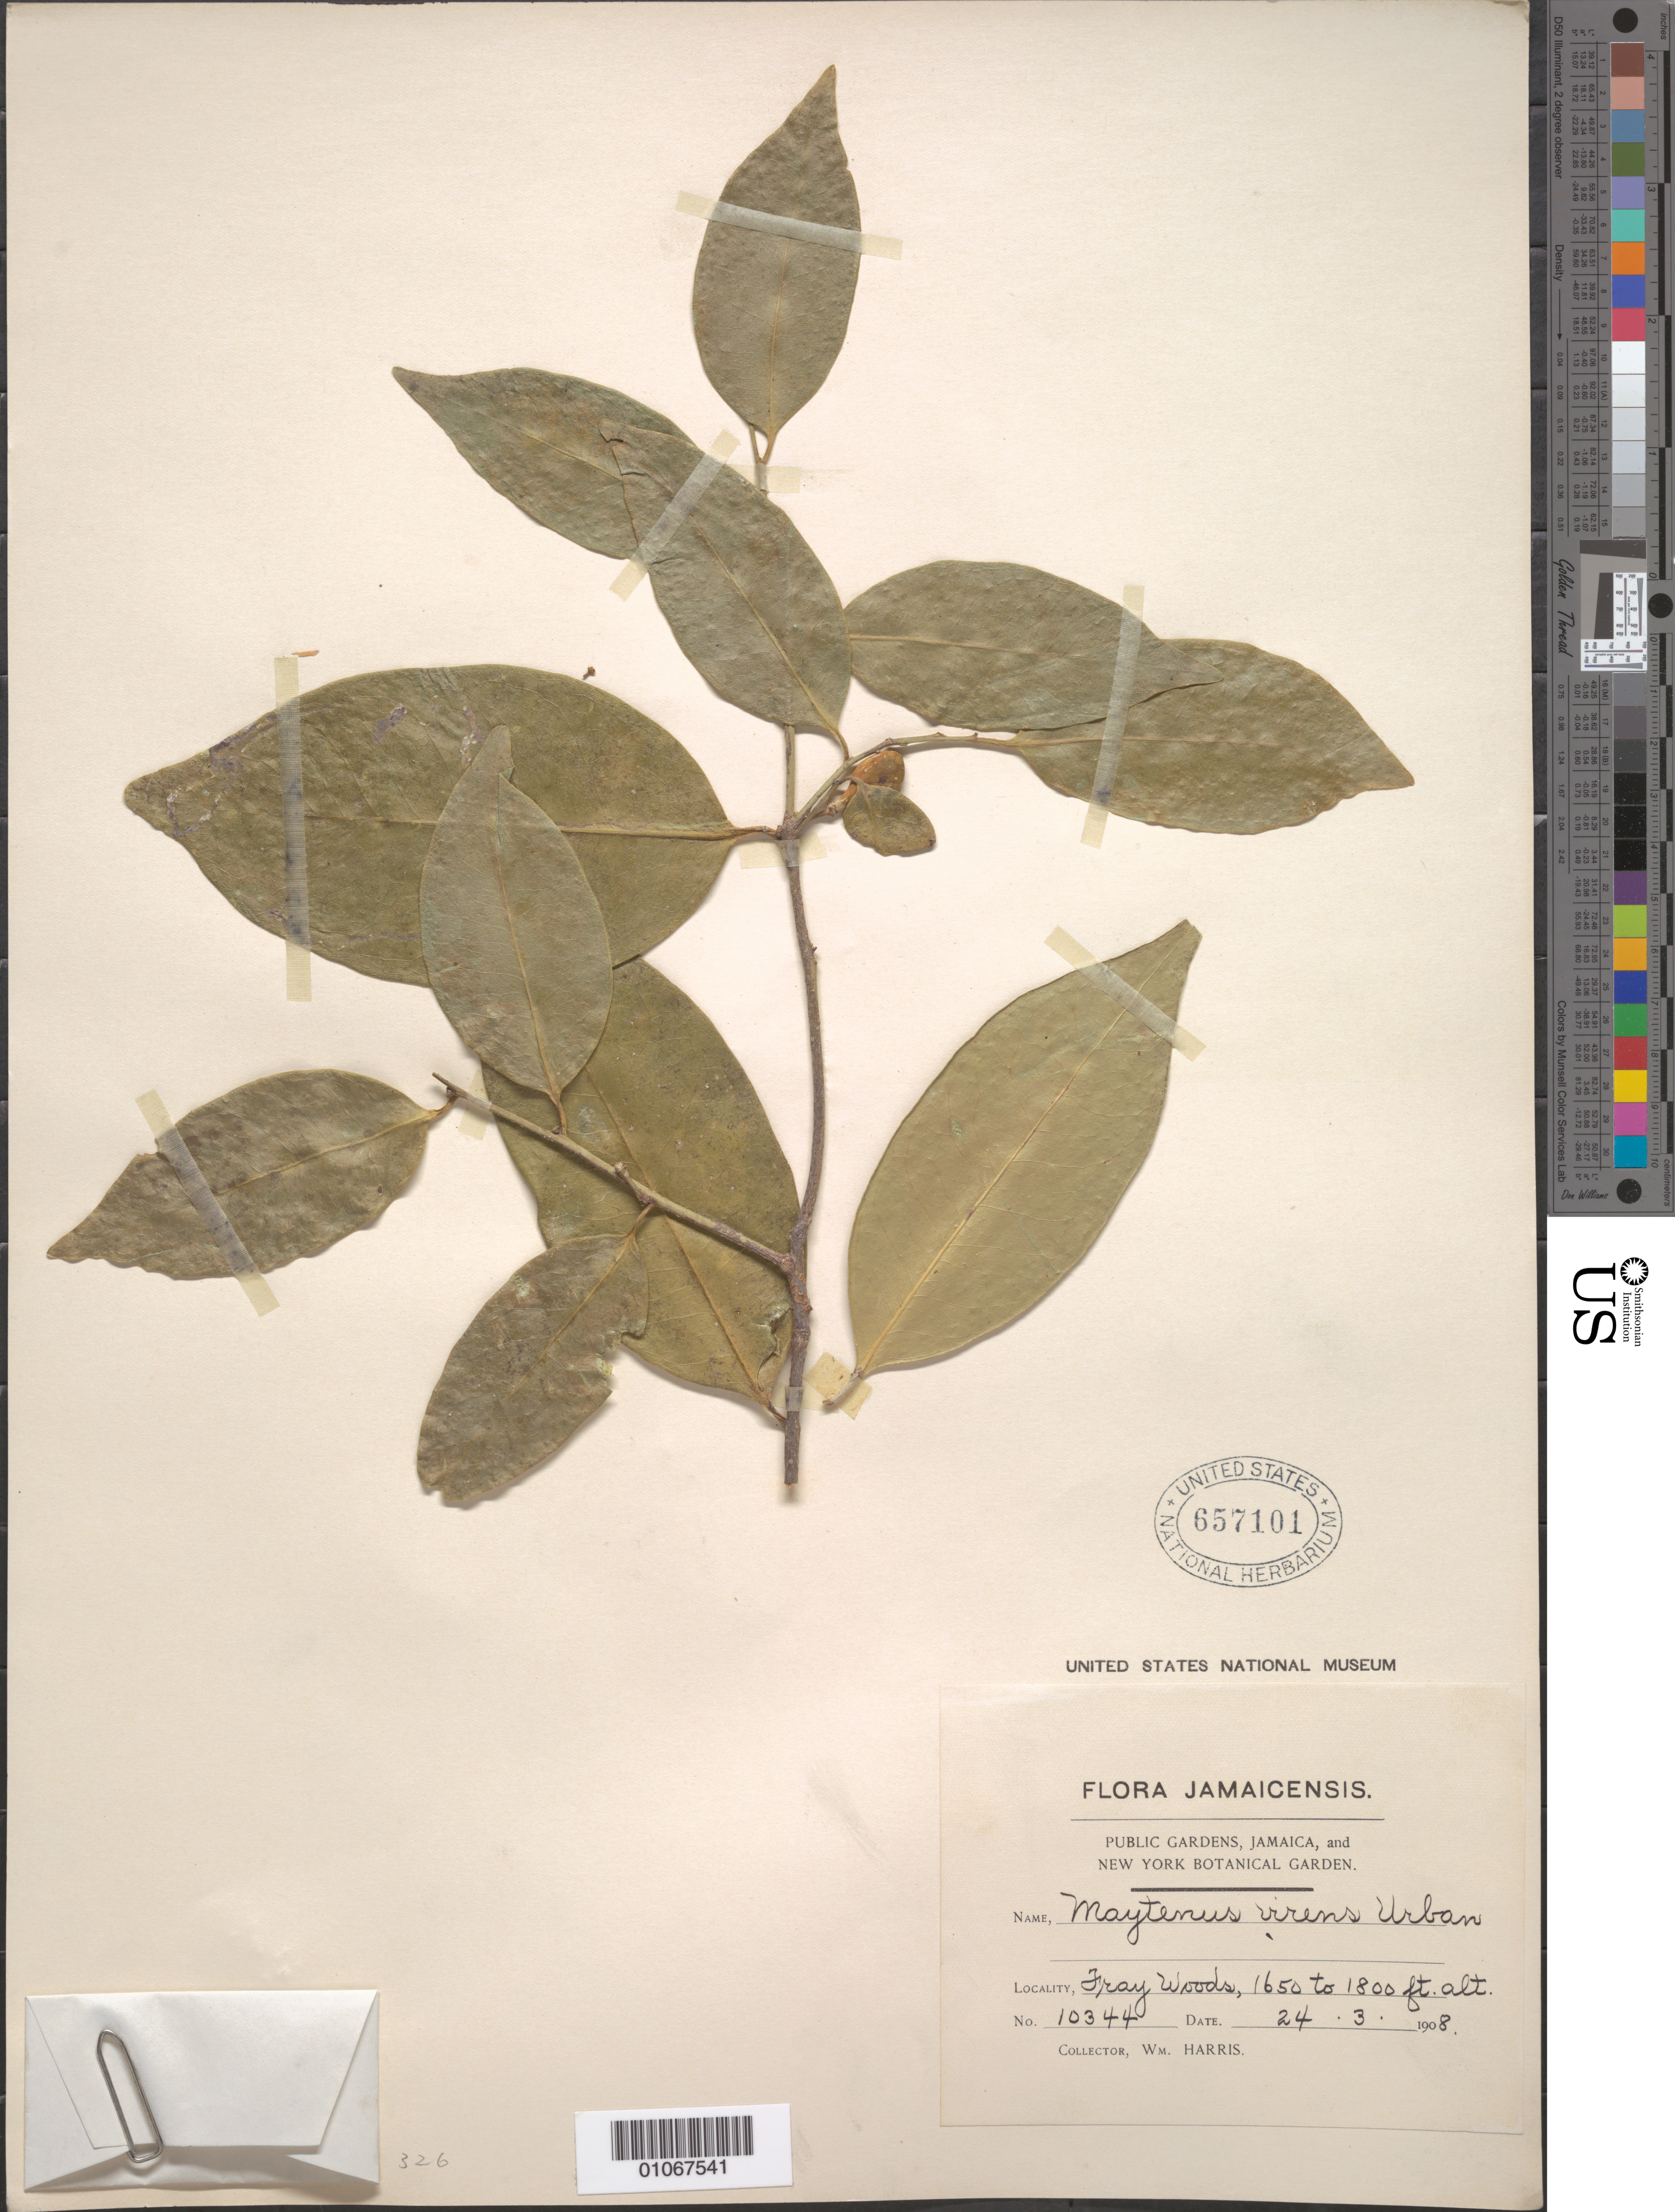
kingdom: Plantae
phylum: Tracheophyta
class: Magnoliopsida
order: Celastrales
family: Celastraceae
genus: Maytenus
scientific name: Maytenus virens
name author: Urb.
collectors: W. Harris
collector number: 10344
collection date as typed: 24 Apr 1908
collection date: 1908-04-24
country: Jamaica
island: Jamaica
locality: Fray woods.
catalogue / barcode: US 657101